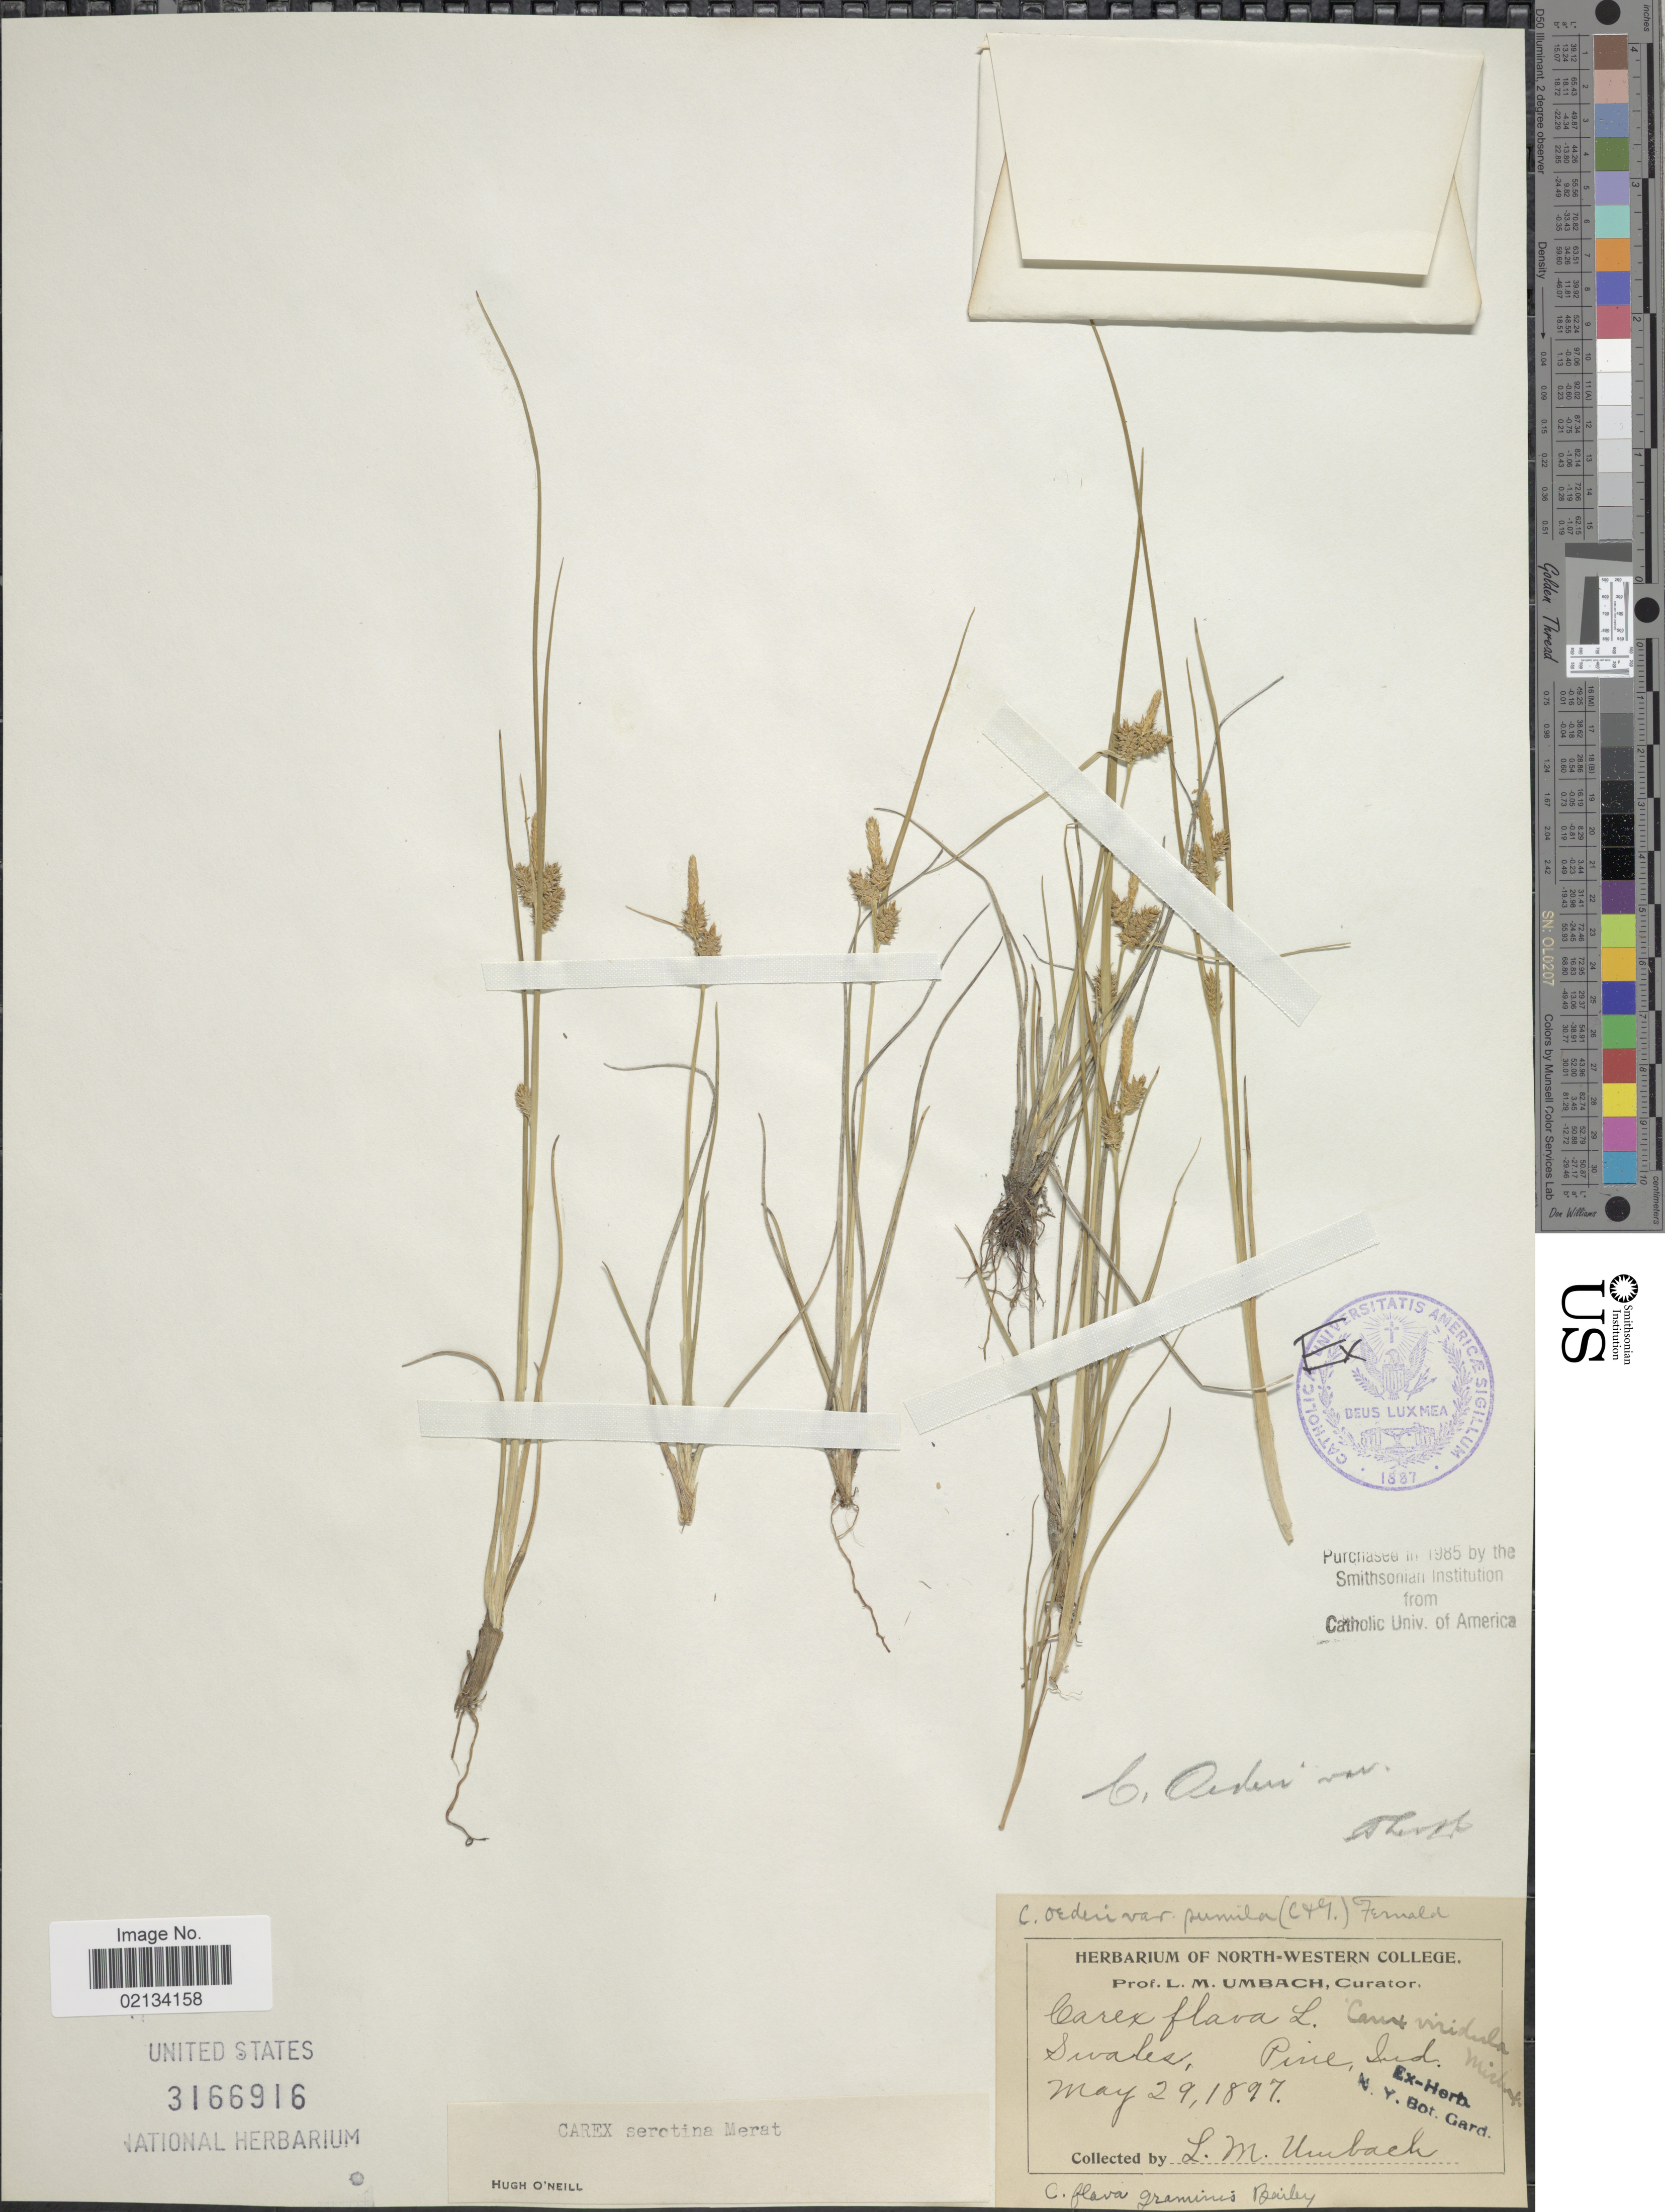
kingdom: Plantae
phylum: Tracheophyta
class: Liliopsida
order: Poales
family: Cyperaceae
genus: Carex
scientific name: Carex oederi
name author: Retz.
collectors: L. M. Umbach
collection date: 1897-05-29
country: United States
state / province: Indiana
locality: Swales, Pine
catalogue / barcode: US 3166916